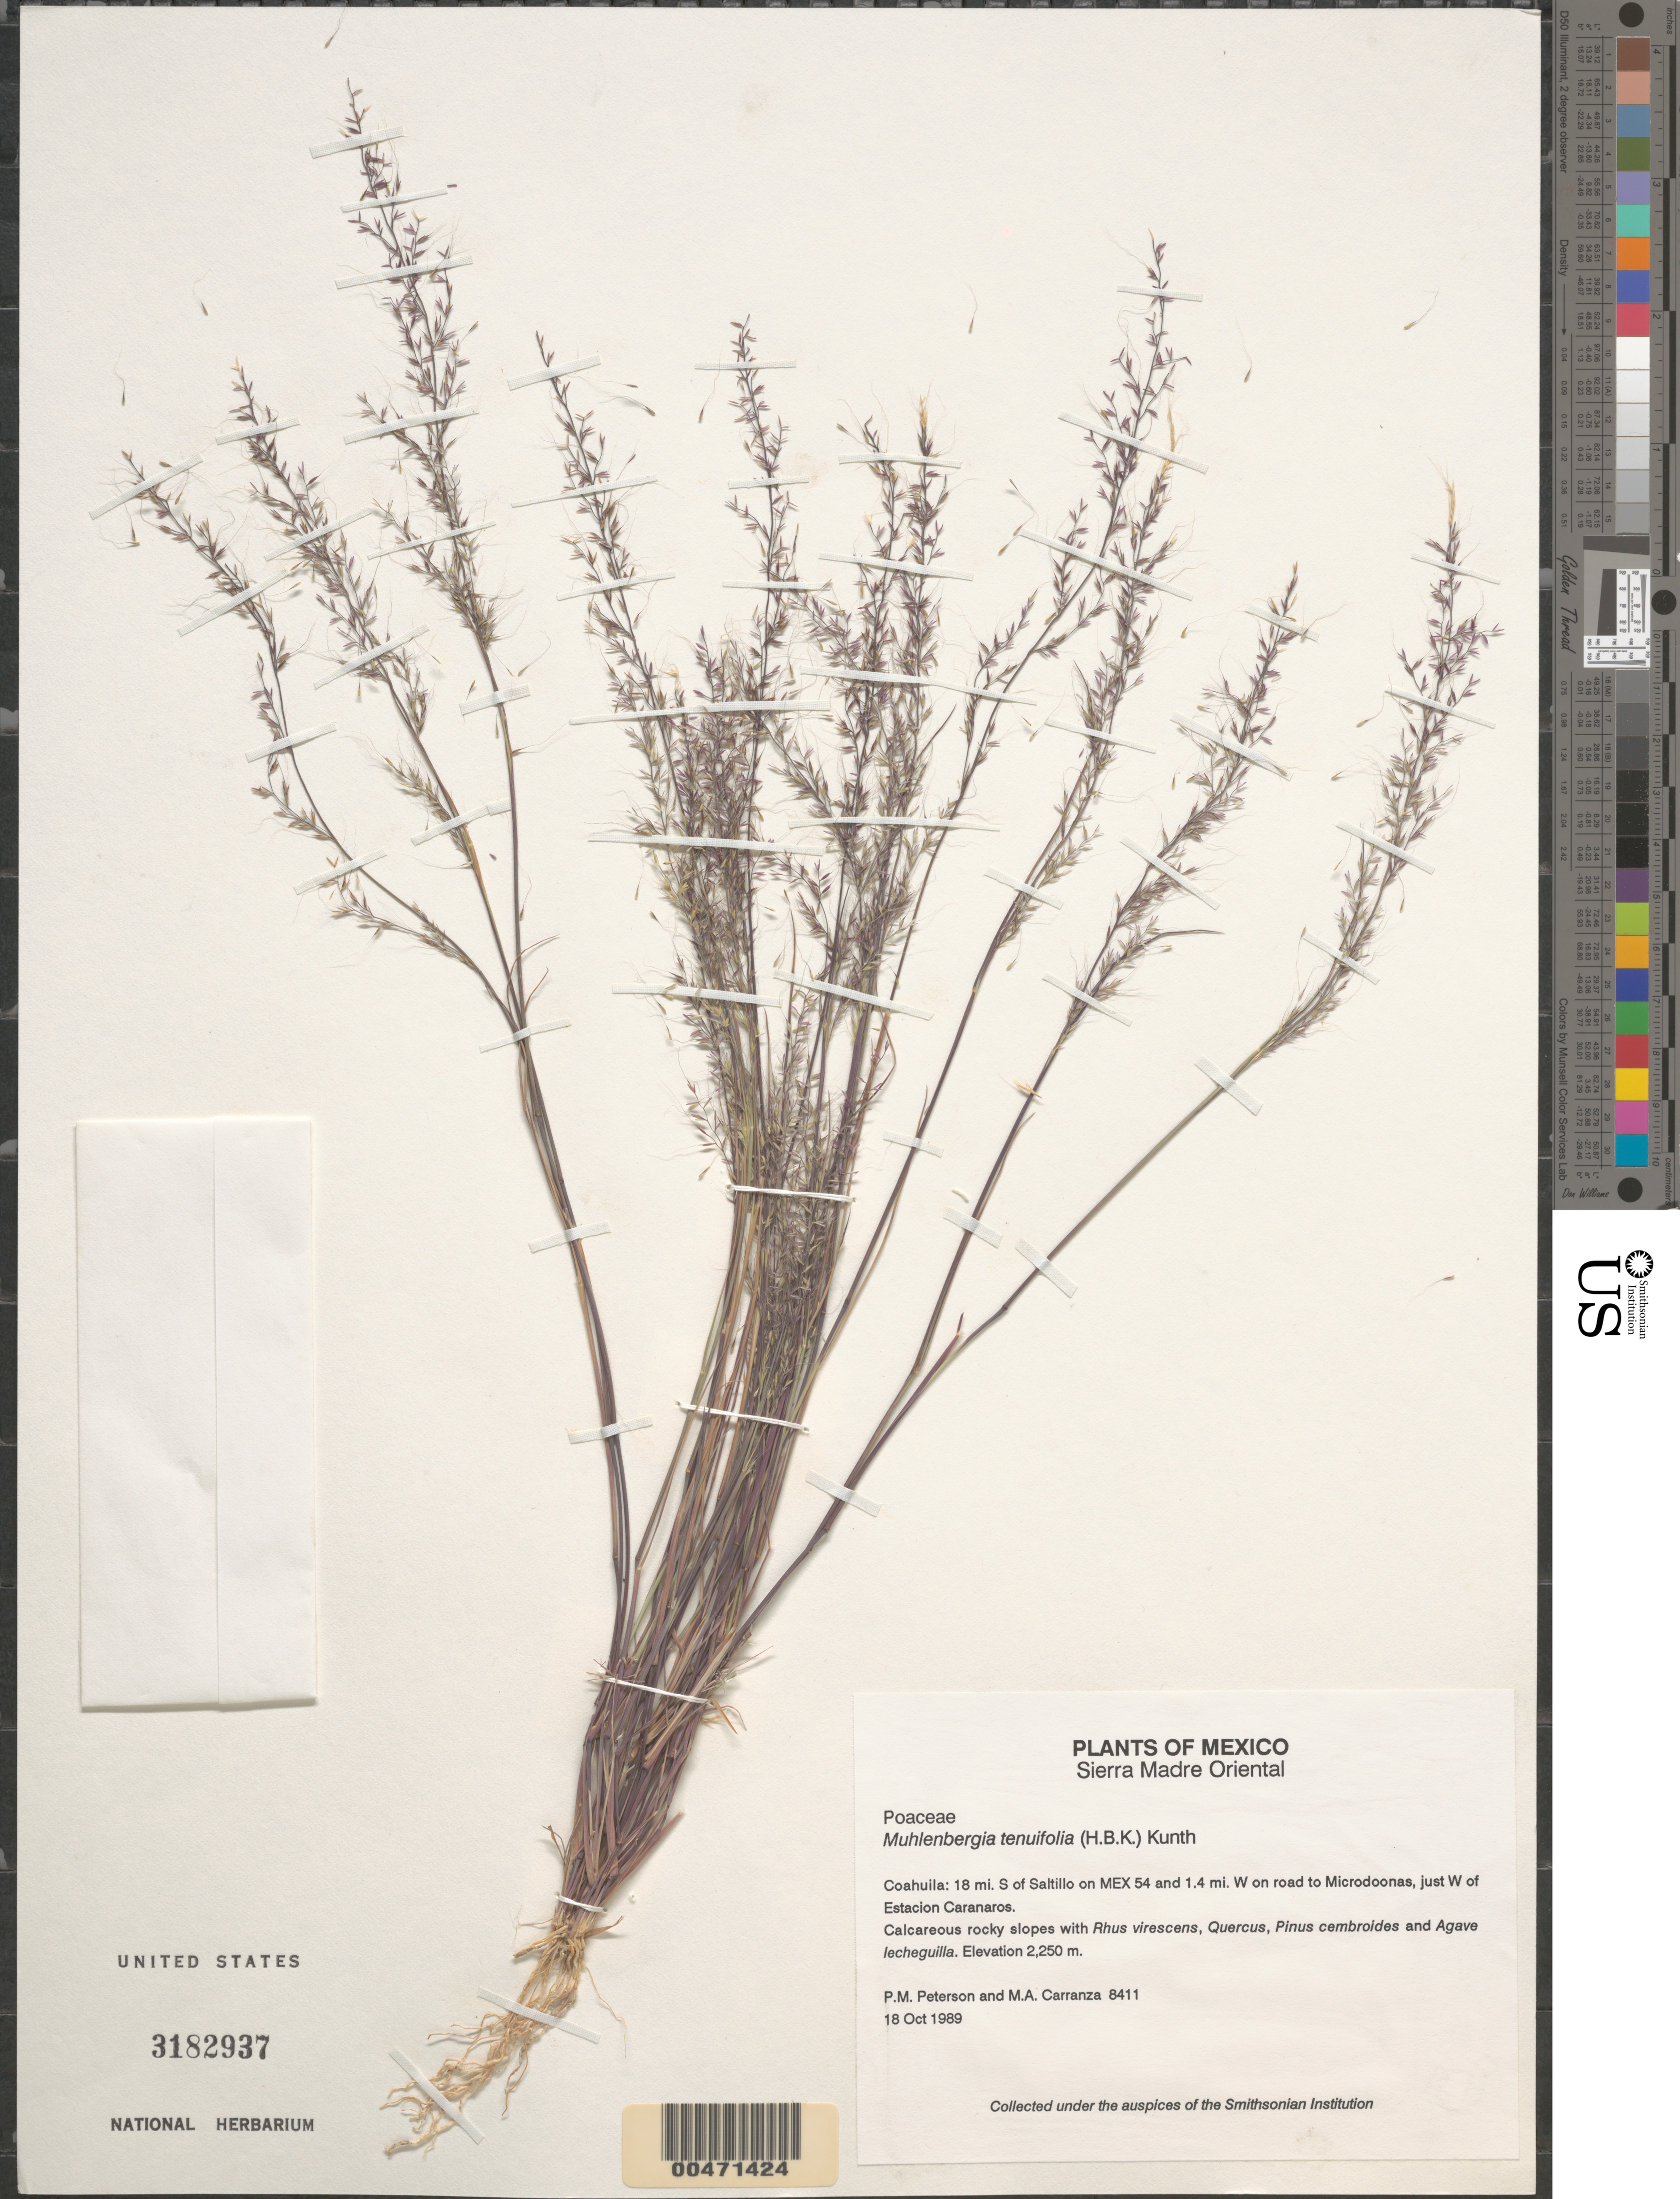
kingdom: Plantae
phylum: Tracheophyta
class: Liliopsida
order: Poales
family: Poaceae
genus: Muhlenbergia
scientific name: Muhlenbergia tenuifolia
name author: (Kunth) Kunth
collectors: P. M. Peterson & M. A. Carranza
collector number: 08411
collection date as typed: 18 Oct 1989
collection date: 1989-10-18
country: Mexico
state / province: Coahuila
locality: Sierra Madre Oriental, 18 mi. S of Saltillo on Mex 54 and 1.4 mi. W on road to Microdoonas, just W of Estacion Caranaros.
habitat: Calcareous rocky slopes with Rhus virescens, Quercus, Pinus cembroides and Agave lecheguilla.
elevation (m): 2250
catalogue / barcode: US 3182937